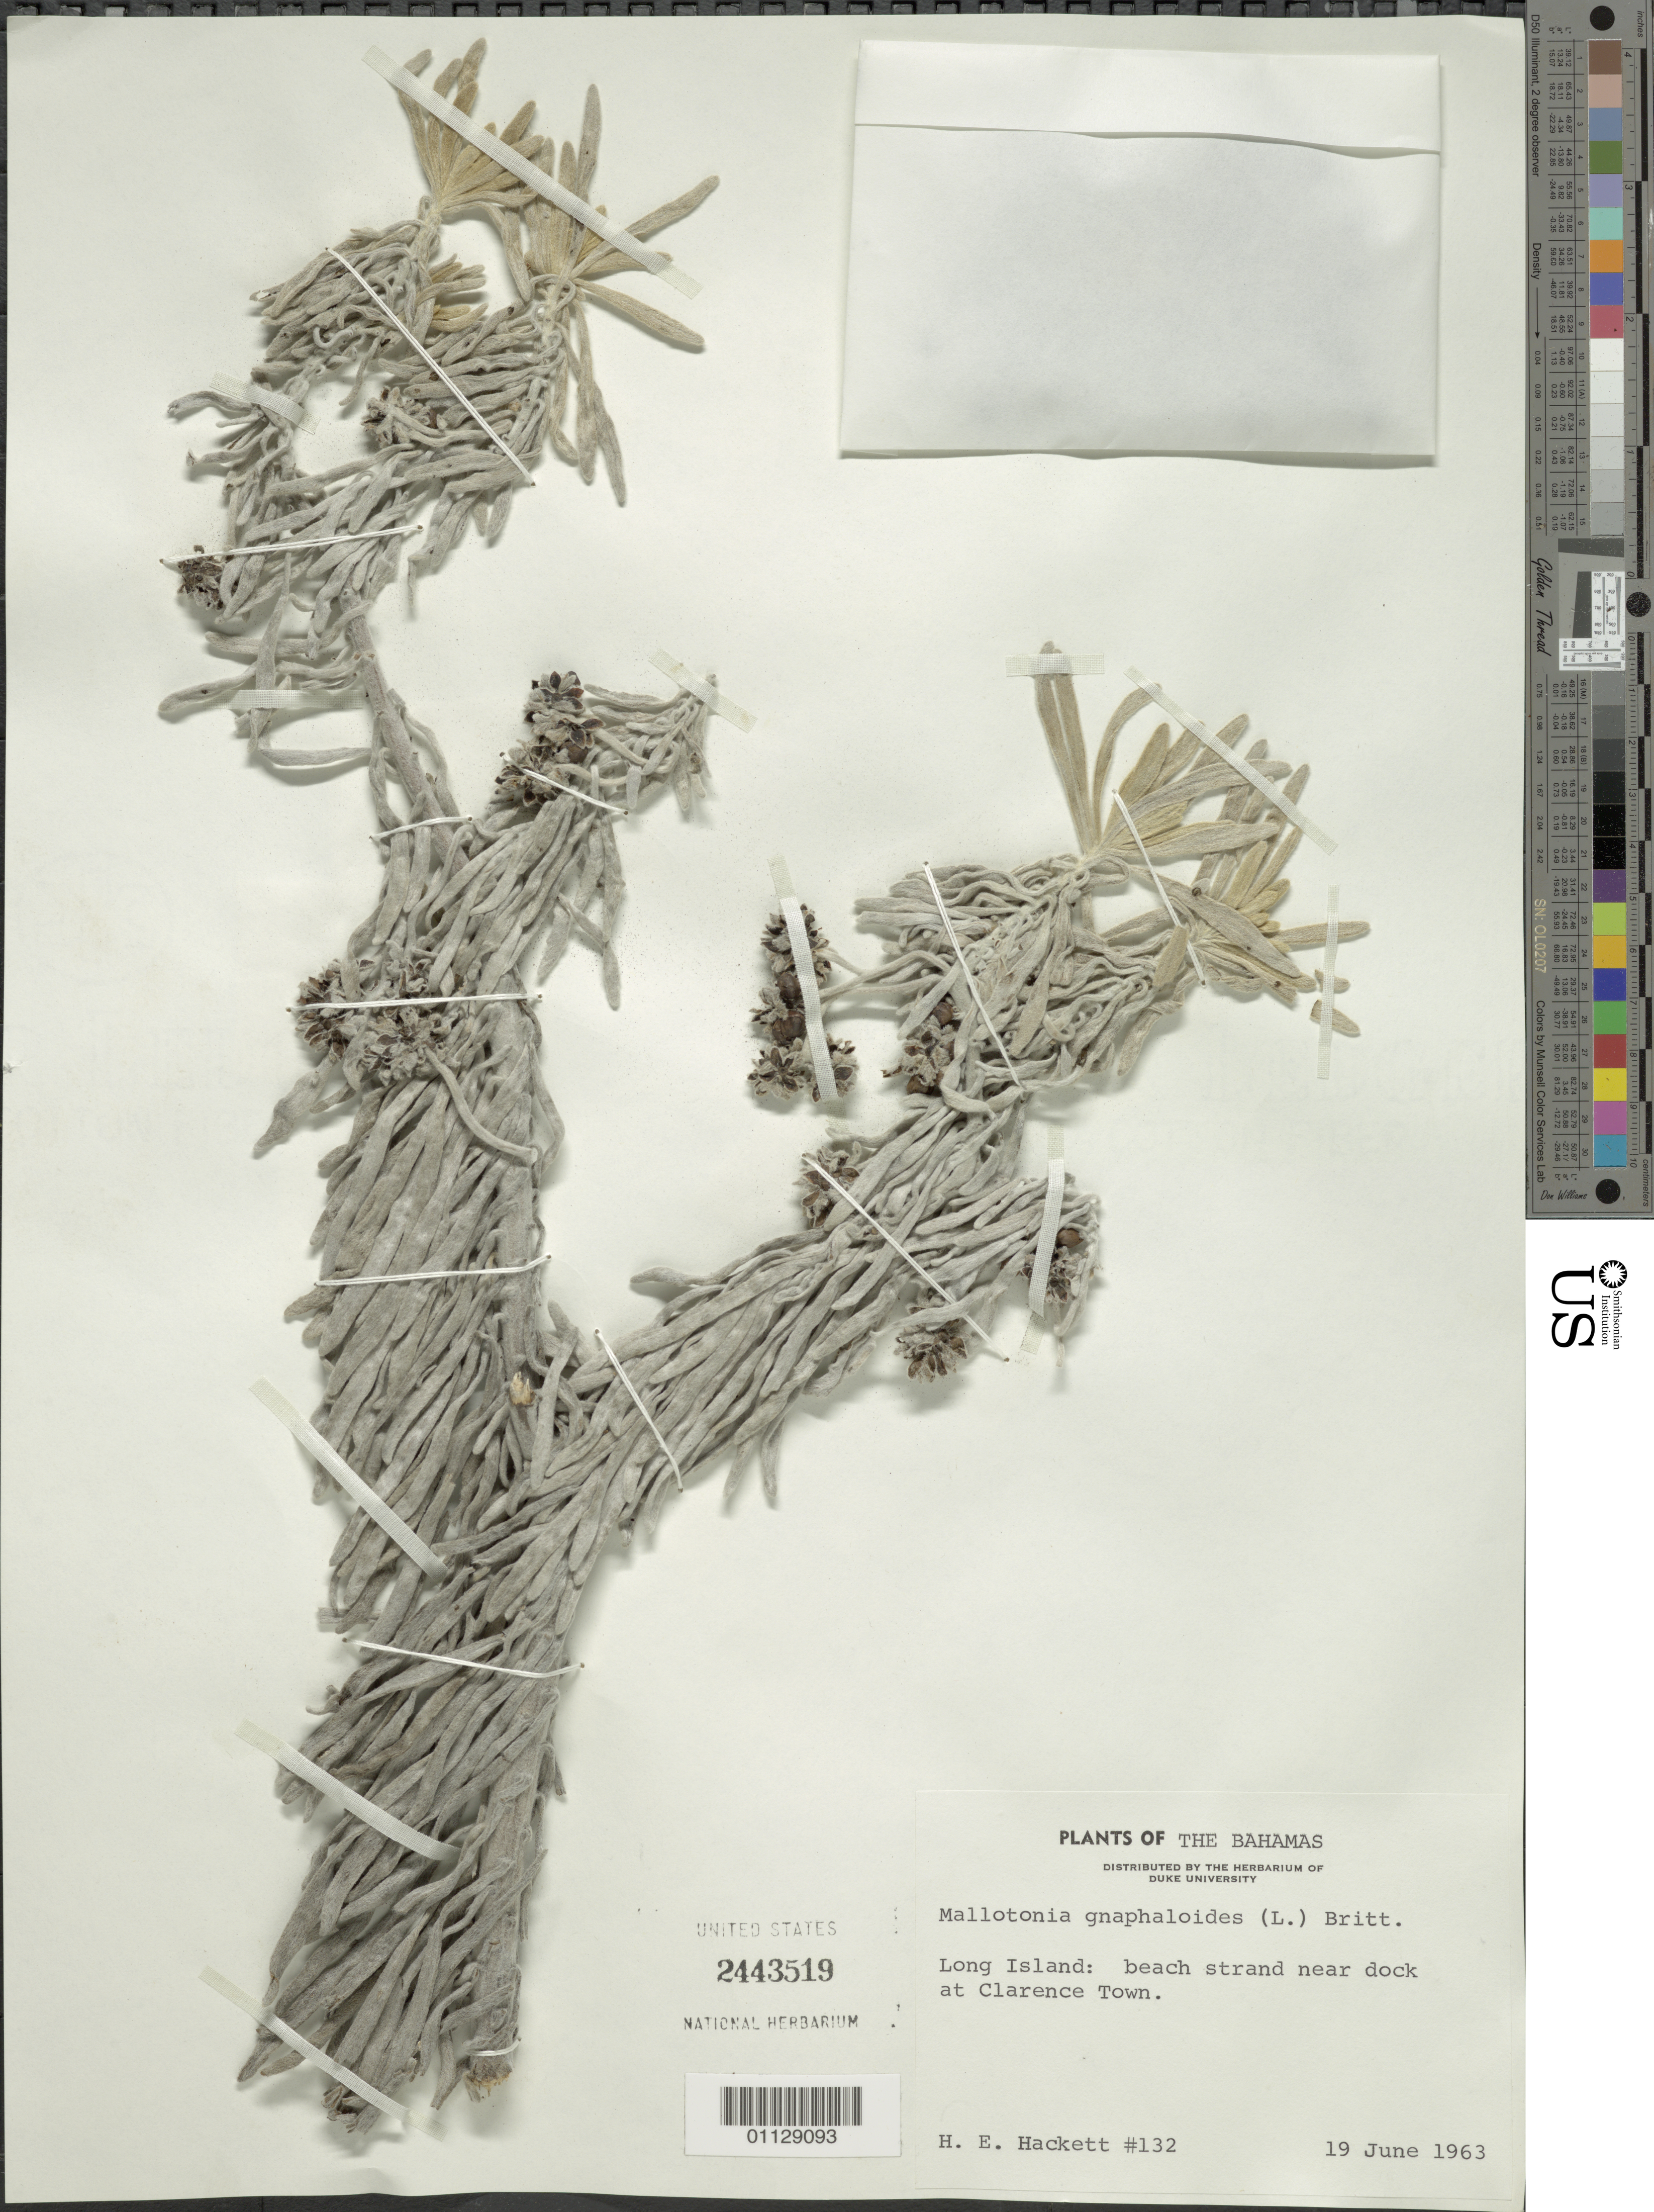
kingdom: Plantae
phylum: Tracheophyta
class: Magnoliopsida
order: Boraginales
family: Heliotropiaceae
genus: Mallotonia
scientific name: Mallotonia gnaphalodes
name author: (L.) Britton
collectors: H. E. Hackett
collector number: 132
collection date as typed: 19 Jun 1963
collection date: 1963-06-19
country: Bahamas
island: Lond I.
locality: Long Island: beach strand near dock at Clarence Town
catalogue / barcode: US 2443519